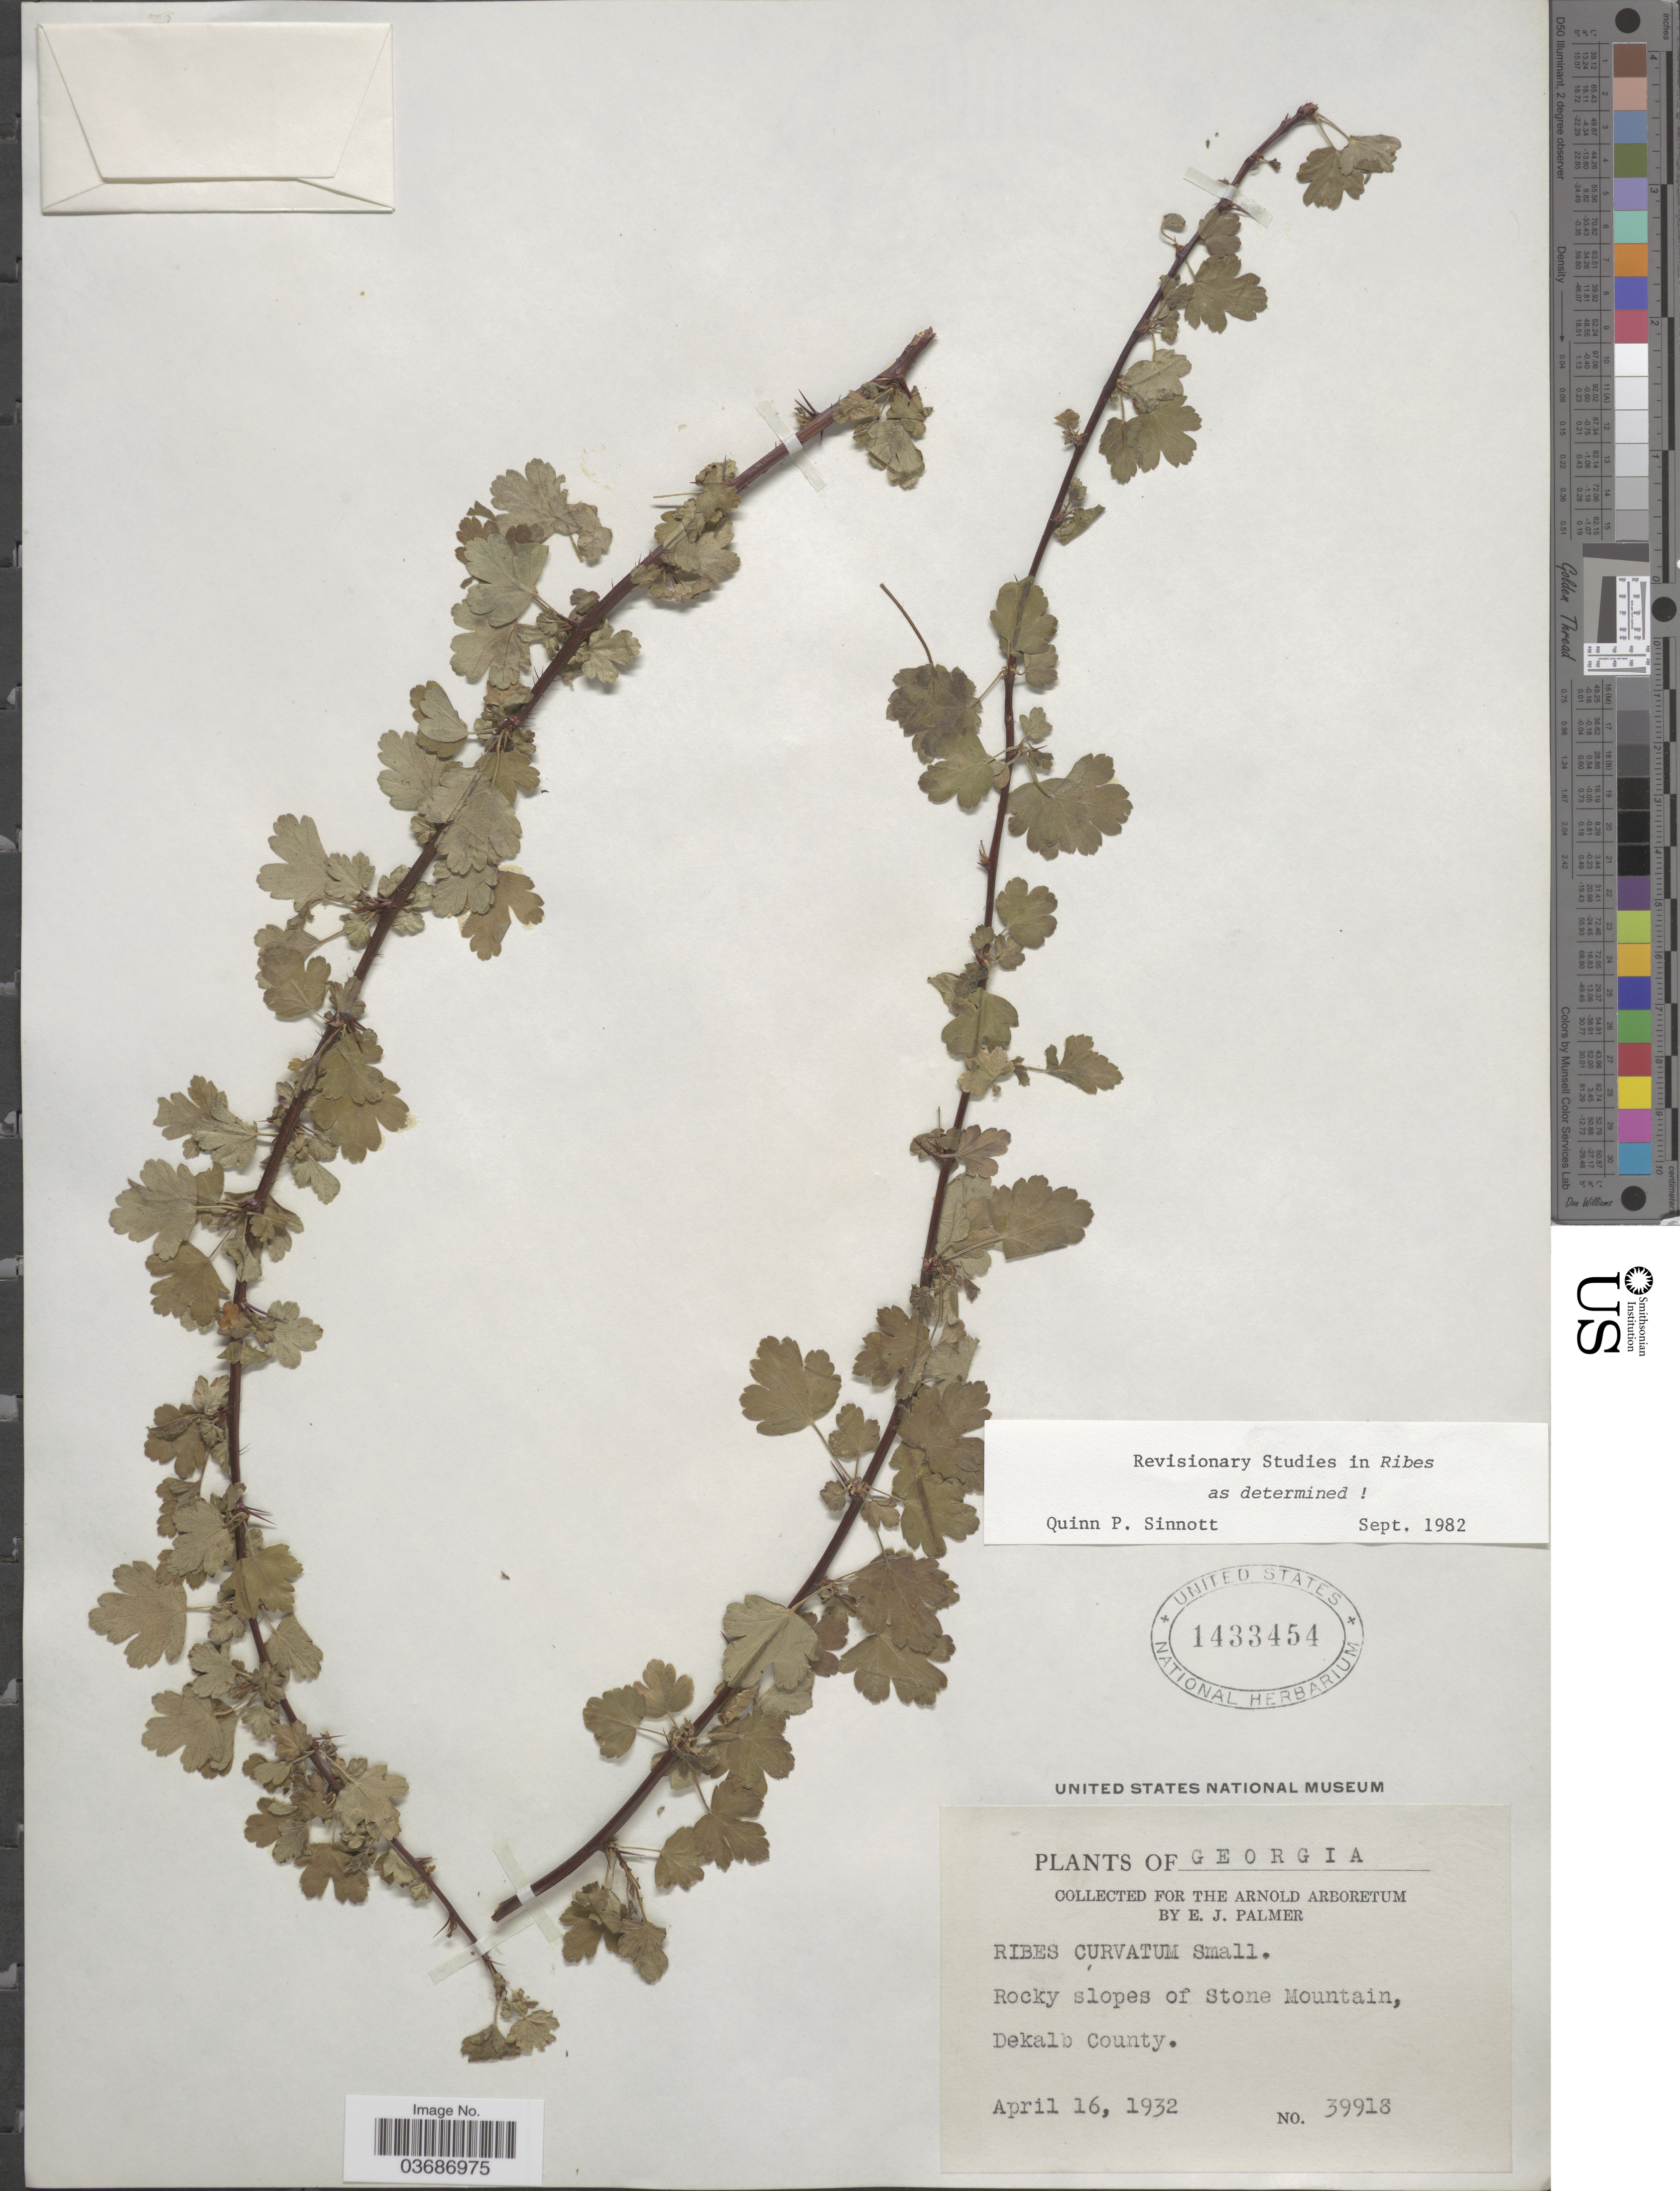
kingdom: Plantae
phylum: Tracheophyta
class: Magnoliopsida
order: Saxifragales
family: Grossulariaceae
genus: Ribes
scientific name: Ribes curvatum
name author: Small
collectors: E. J. Palmer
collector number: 39918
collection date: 1932-04-16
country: United States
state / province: Georgia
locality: Rocky slopes of Stone Mountain, DeKalb County.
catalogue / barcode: US 1433454